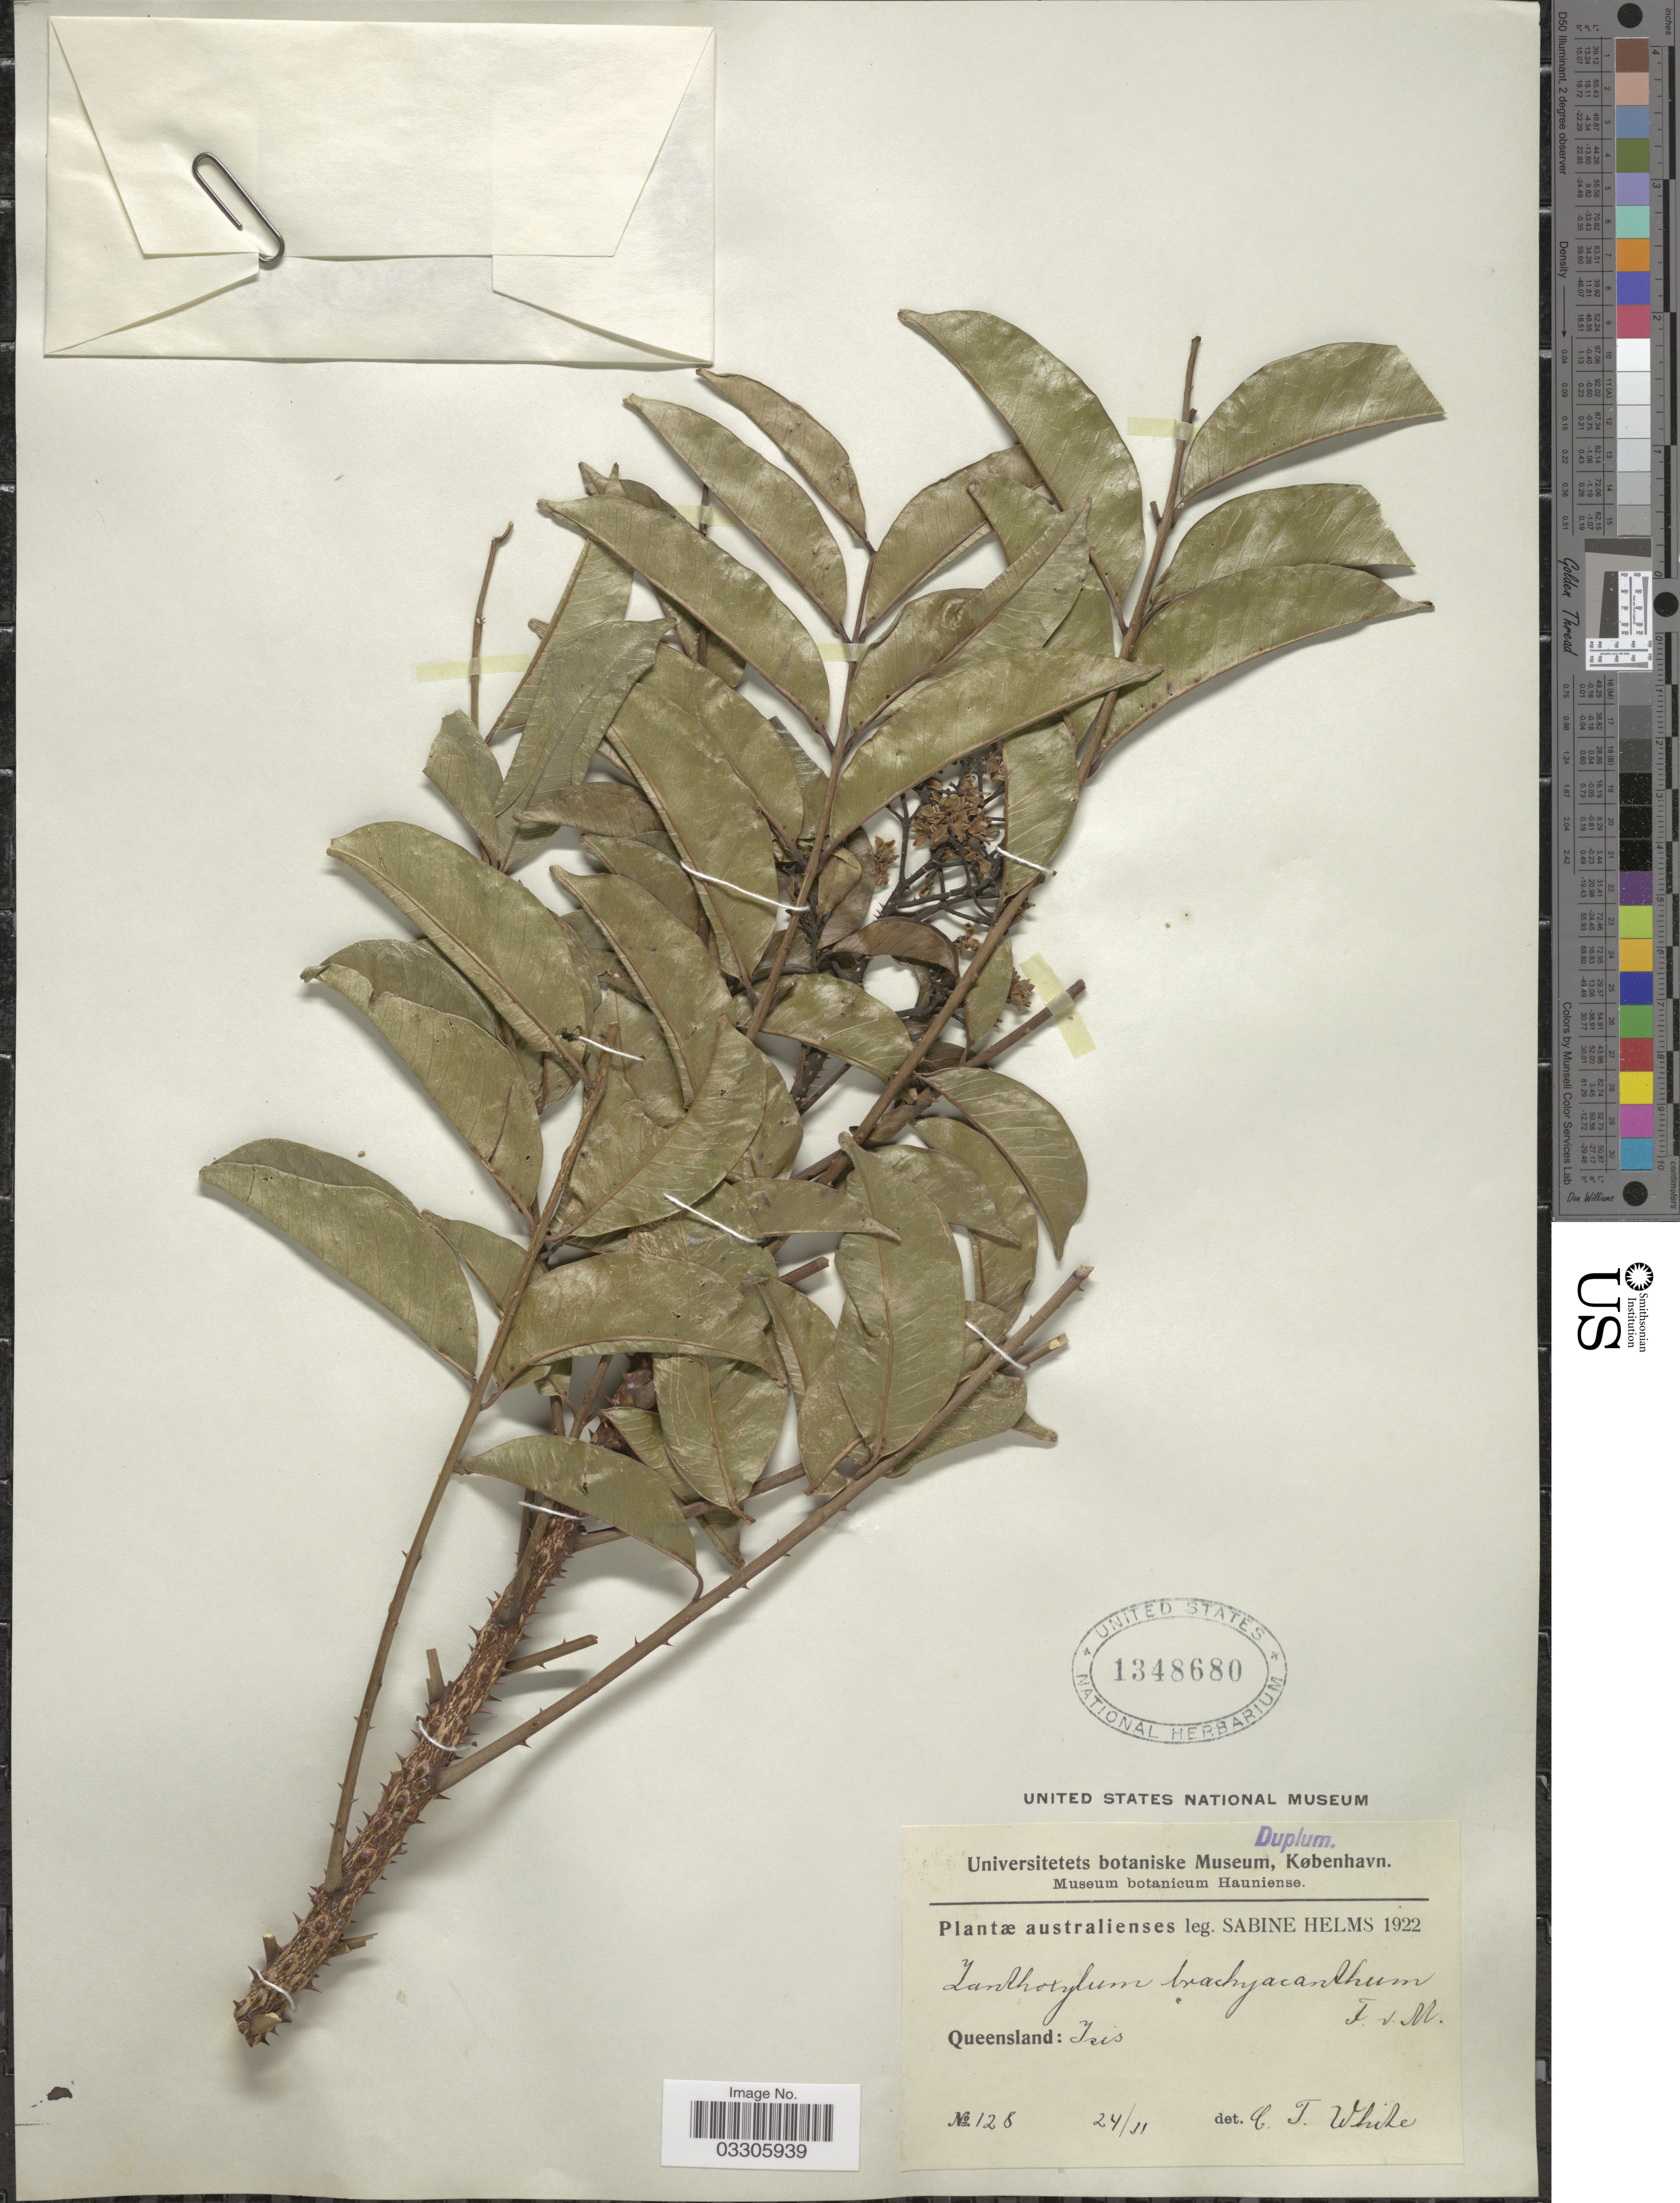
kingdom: Plantae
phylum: Tracheophyta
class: Magnoliopsida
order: Sapindales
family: Rutaceae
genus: Zanthoxylum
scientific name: Zanthoxylum brachyacanthum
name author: F. Muell.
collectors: S. Helms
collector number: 128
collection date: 1922-11-24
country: Australia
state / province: Queensland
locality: Australienses, Iris.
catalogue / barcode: US 1348680